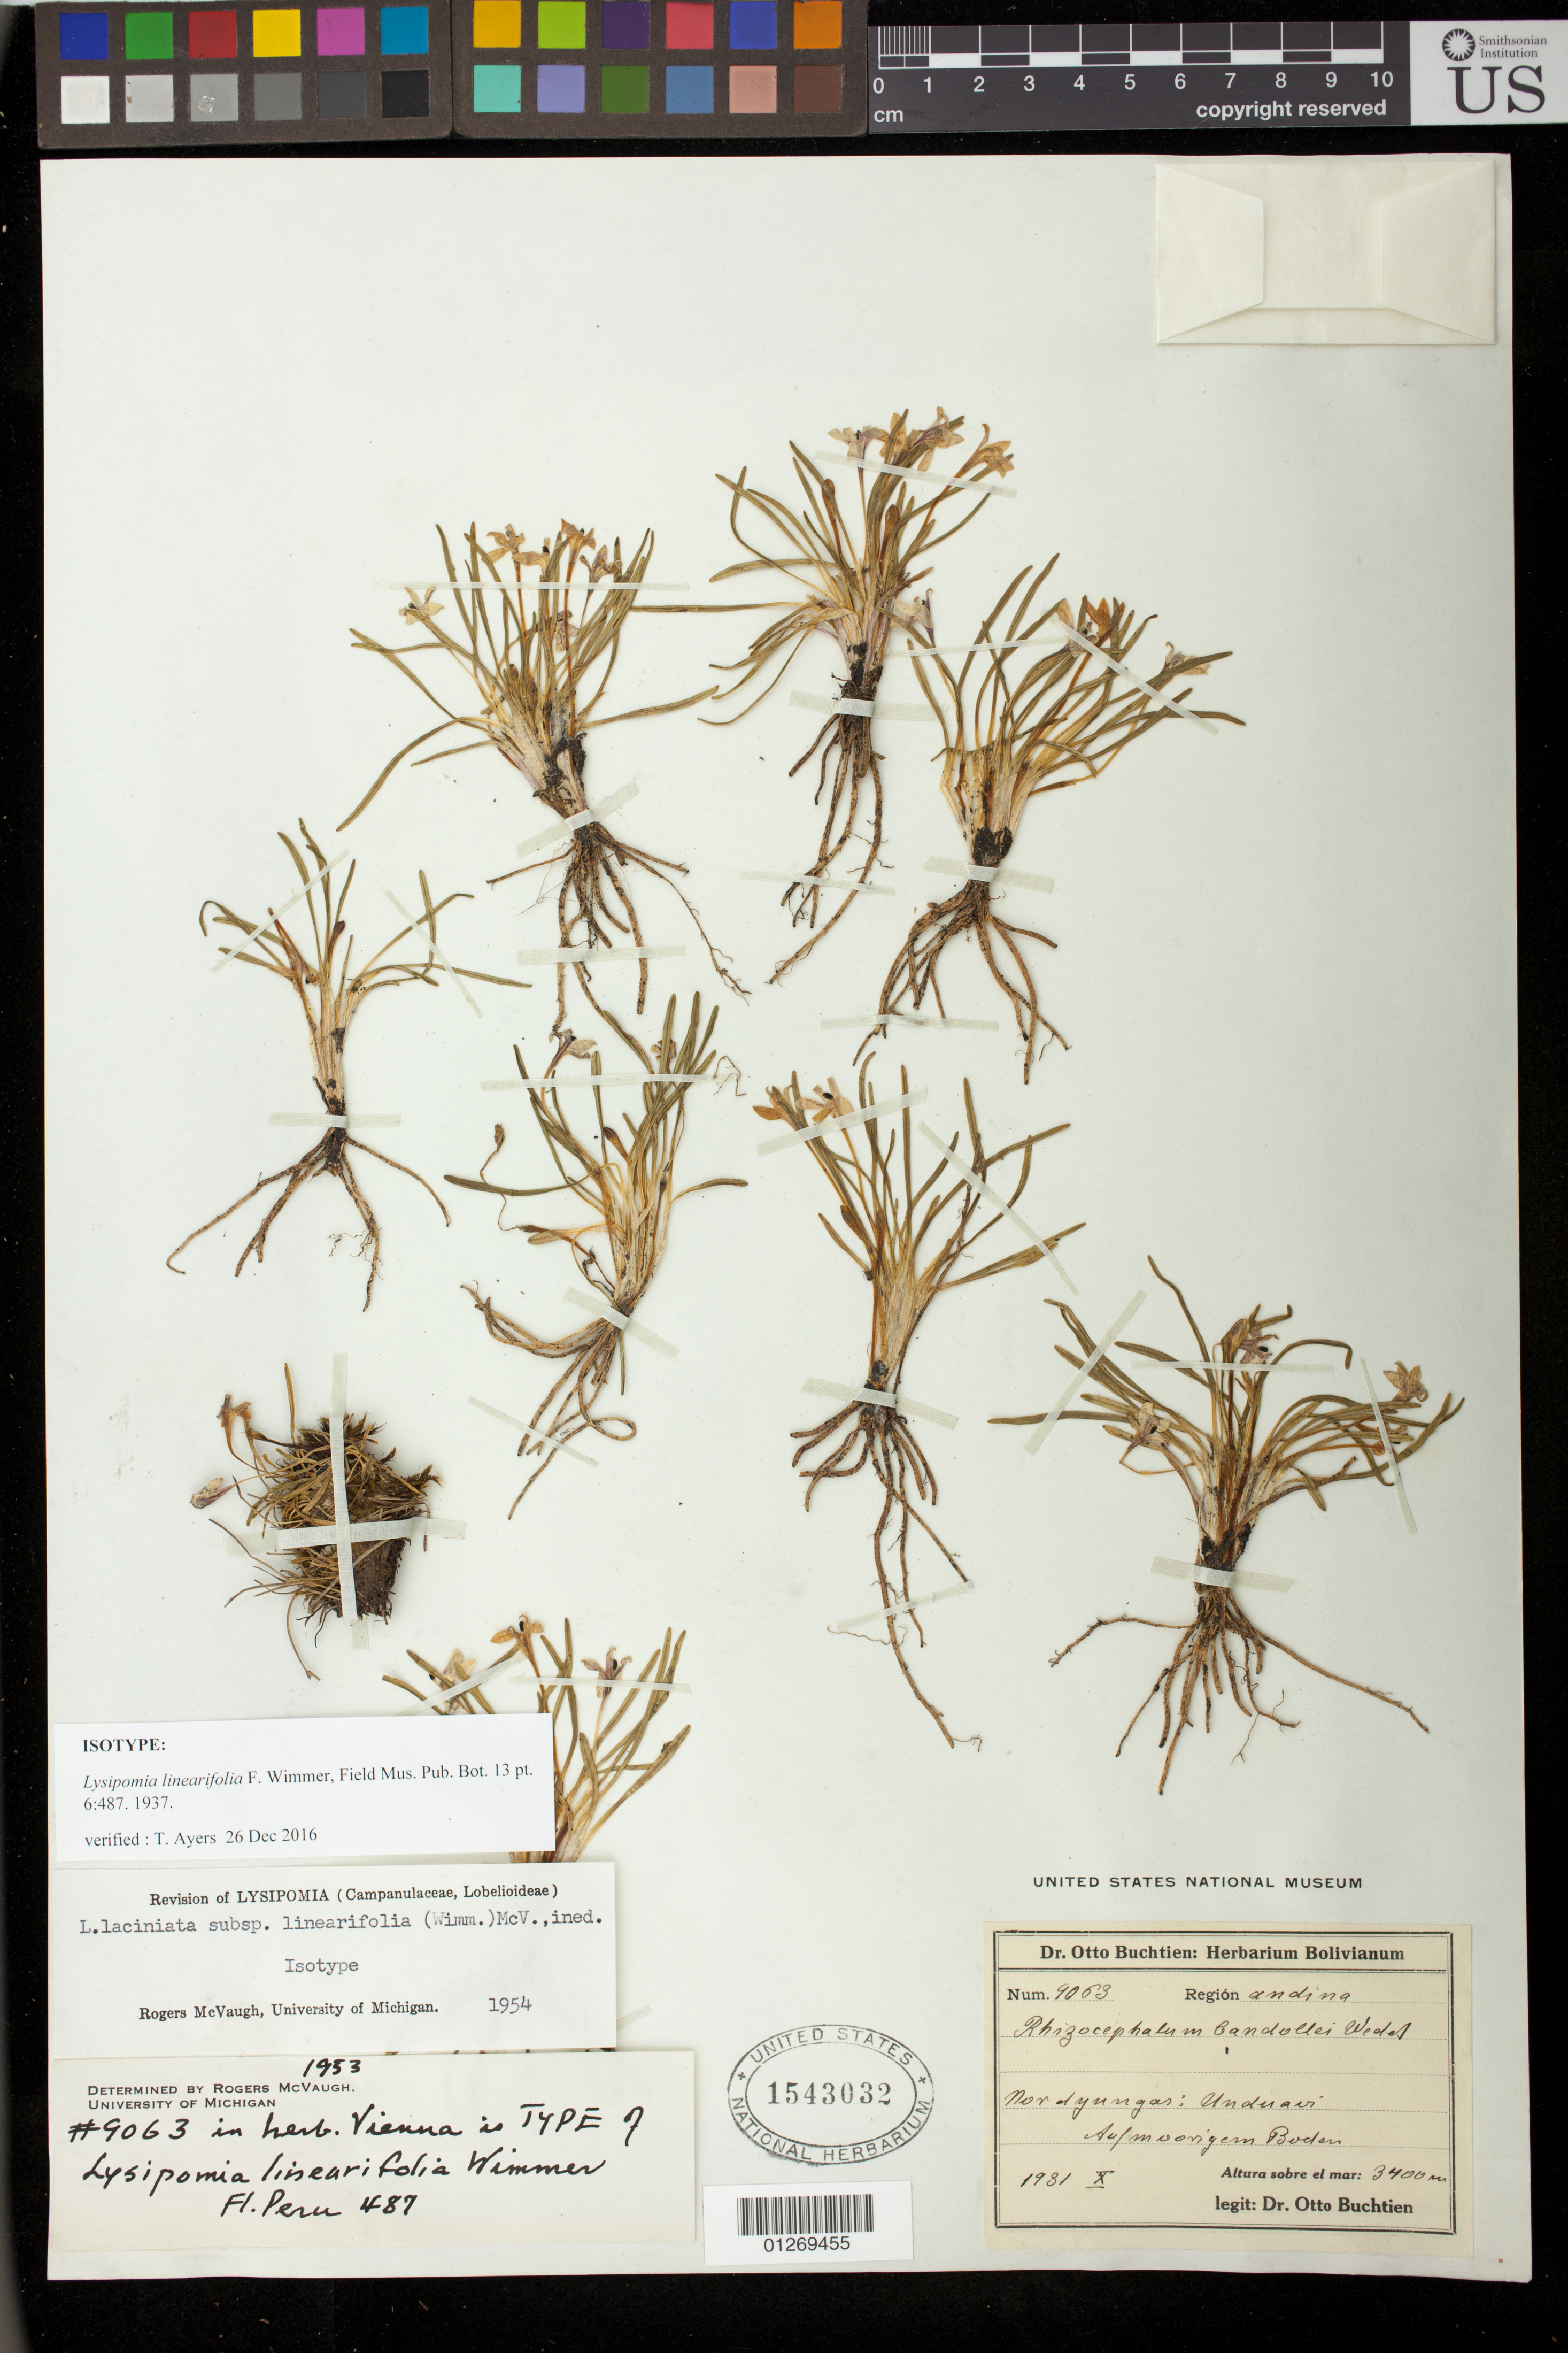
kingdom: Plantae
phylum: Tracheophyta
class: Magnoliopsida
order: Asterales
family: Campanulaceae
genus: Lysipomia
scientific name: Lysipomia linearifolia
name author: E. Wimm.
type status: Isotype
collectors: O. Buchtien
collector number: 9063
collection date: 1931-10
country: Bolivia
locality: Region andina. Nordyungas: Unduavi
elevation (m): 3400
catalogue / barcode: US 1543032